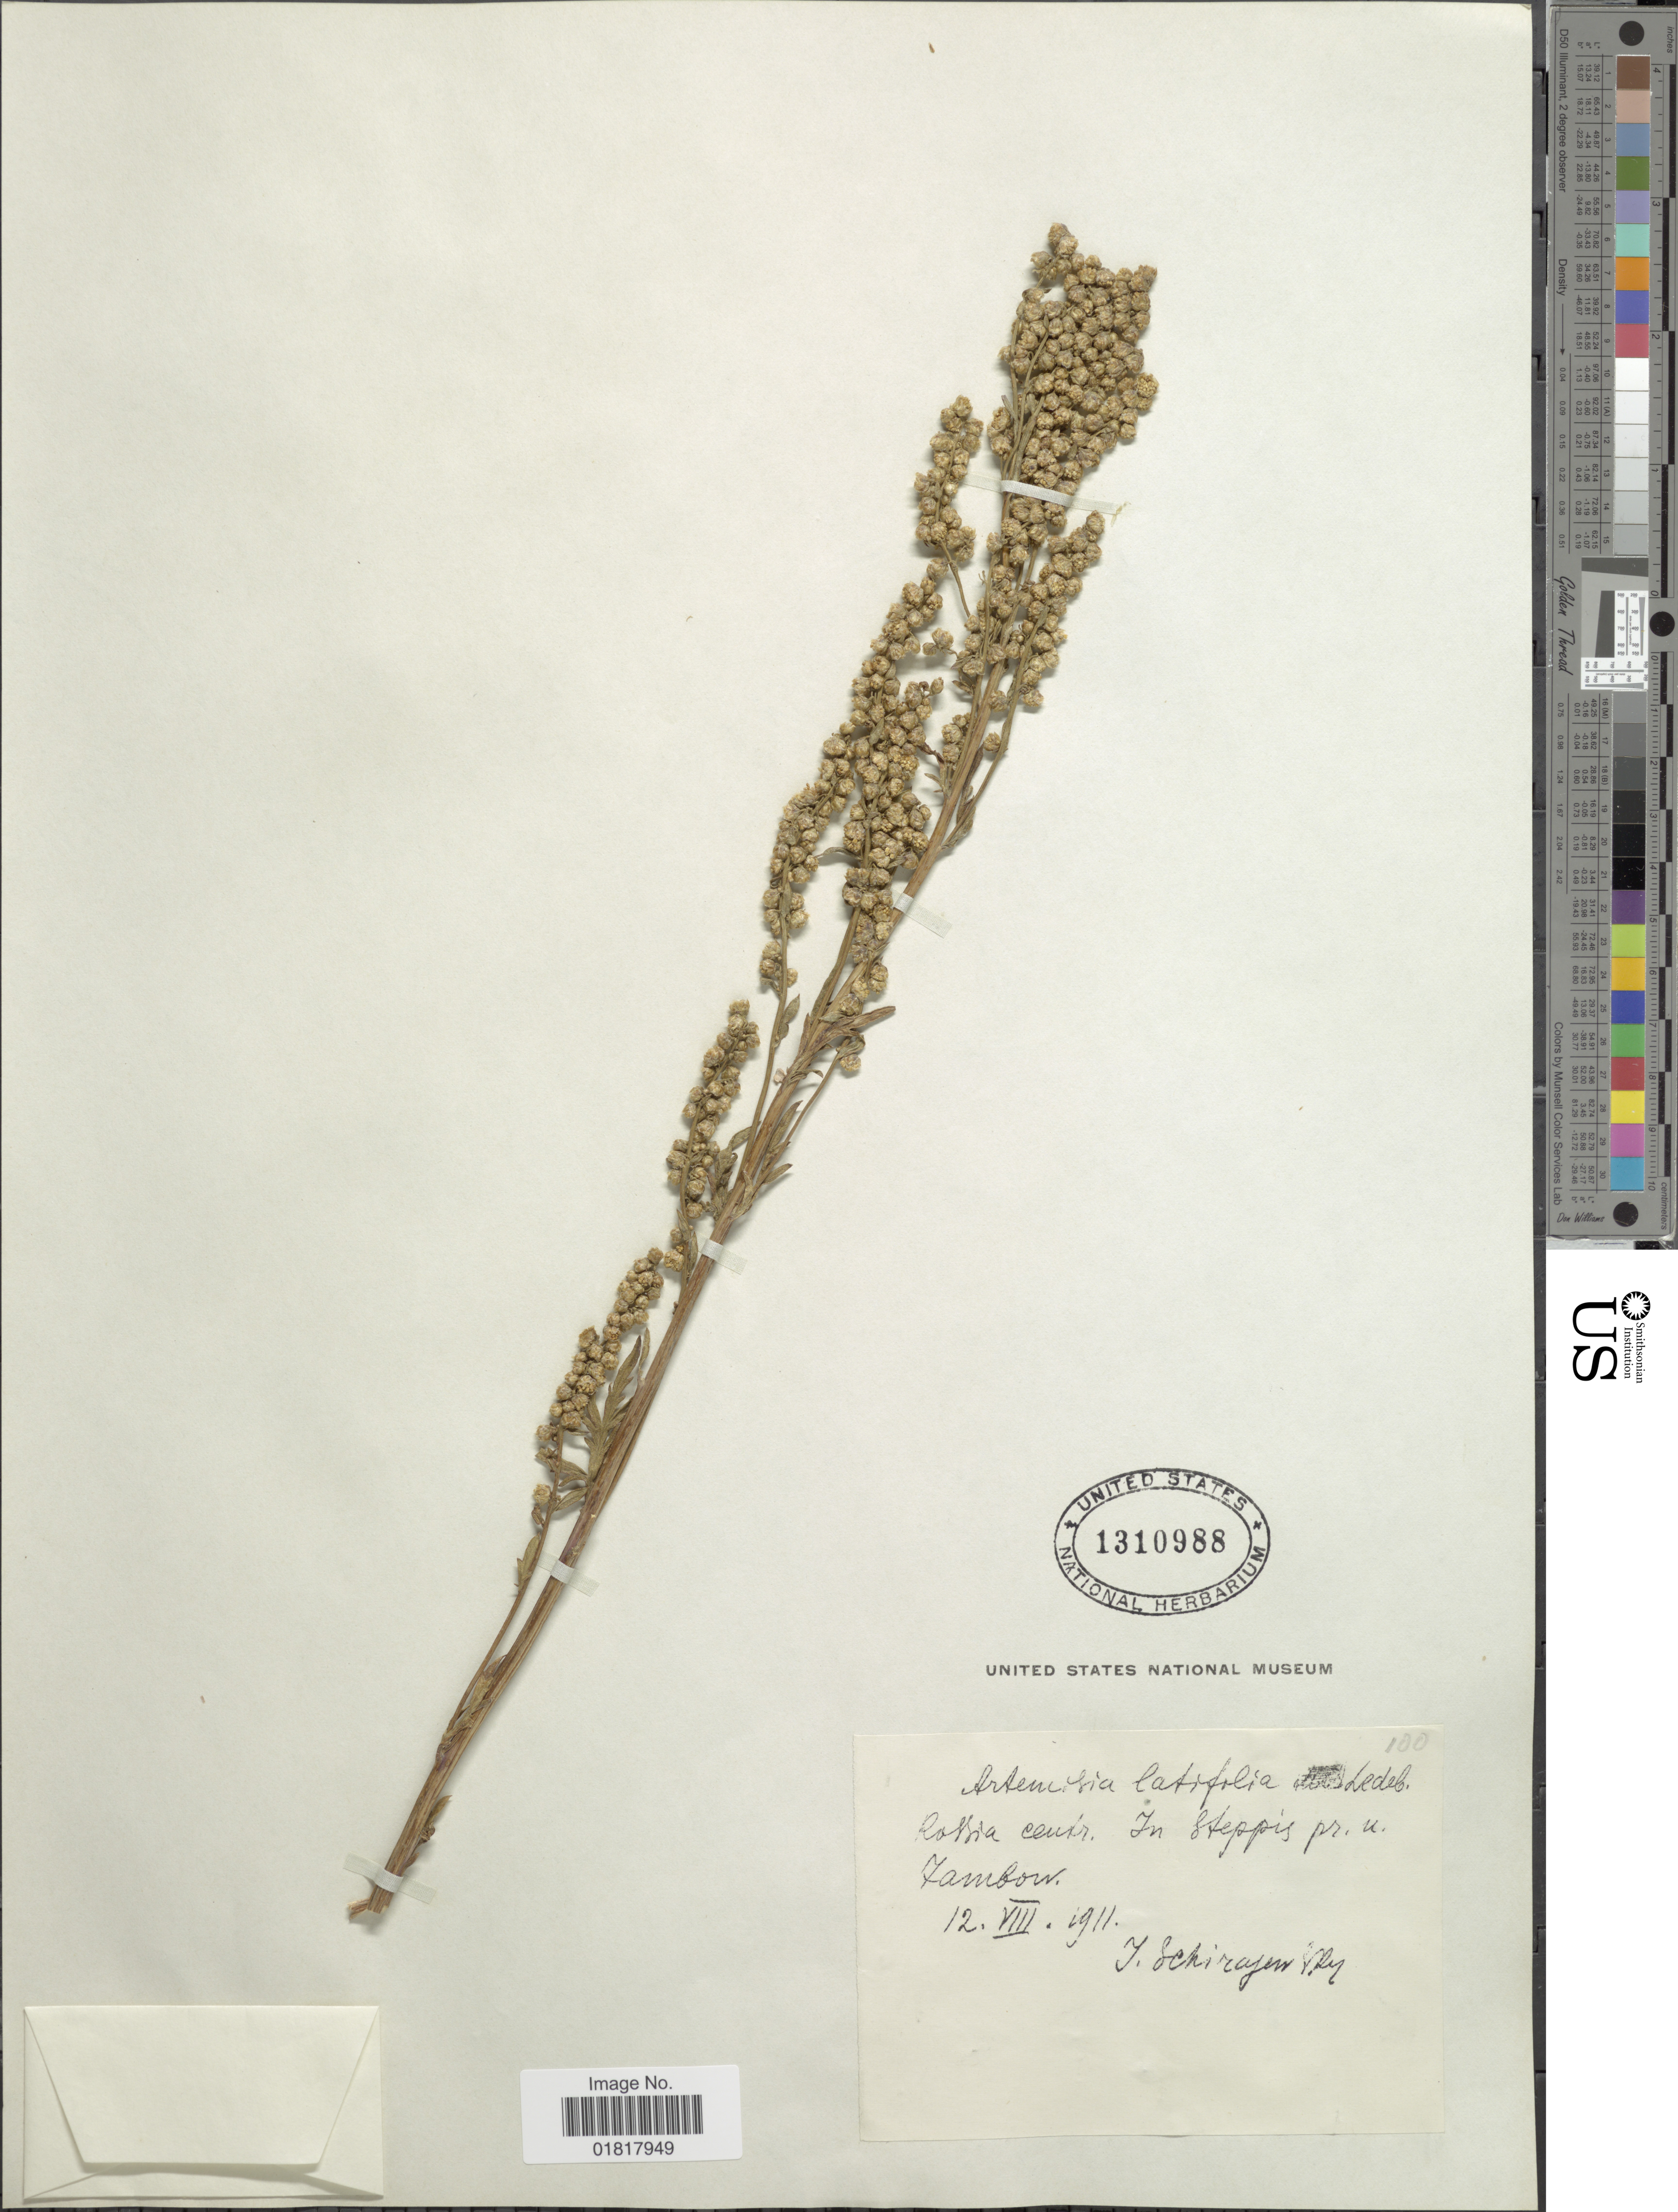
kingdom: Plantae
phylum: Tracheophyta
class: Magnoliopsida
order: Asterales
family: Asteraceae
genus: Artemisia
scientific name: Artemisia latifolia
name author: Ledeb.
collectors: I. Schiraevsky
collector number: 100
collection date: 1911-08-12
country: Russian Federation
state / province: Tambov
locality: Rossia centr. in steppis pr. u. Tambow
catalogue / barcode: US 1310988